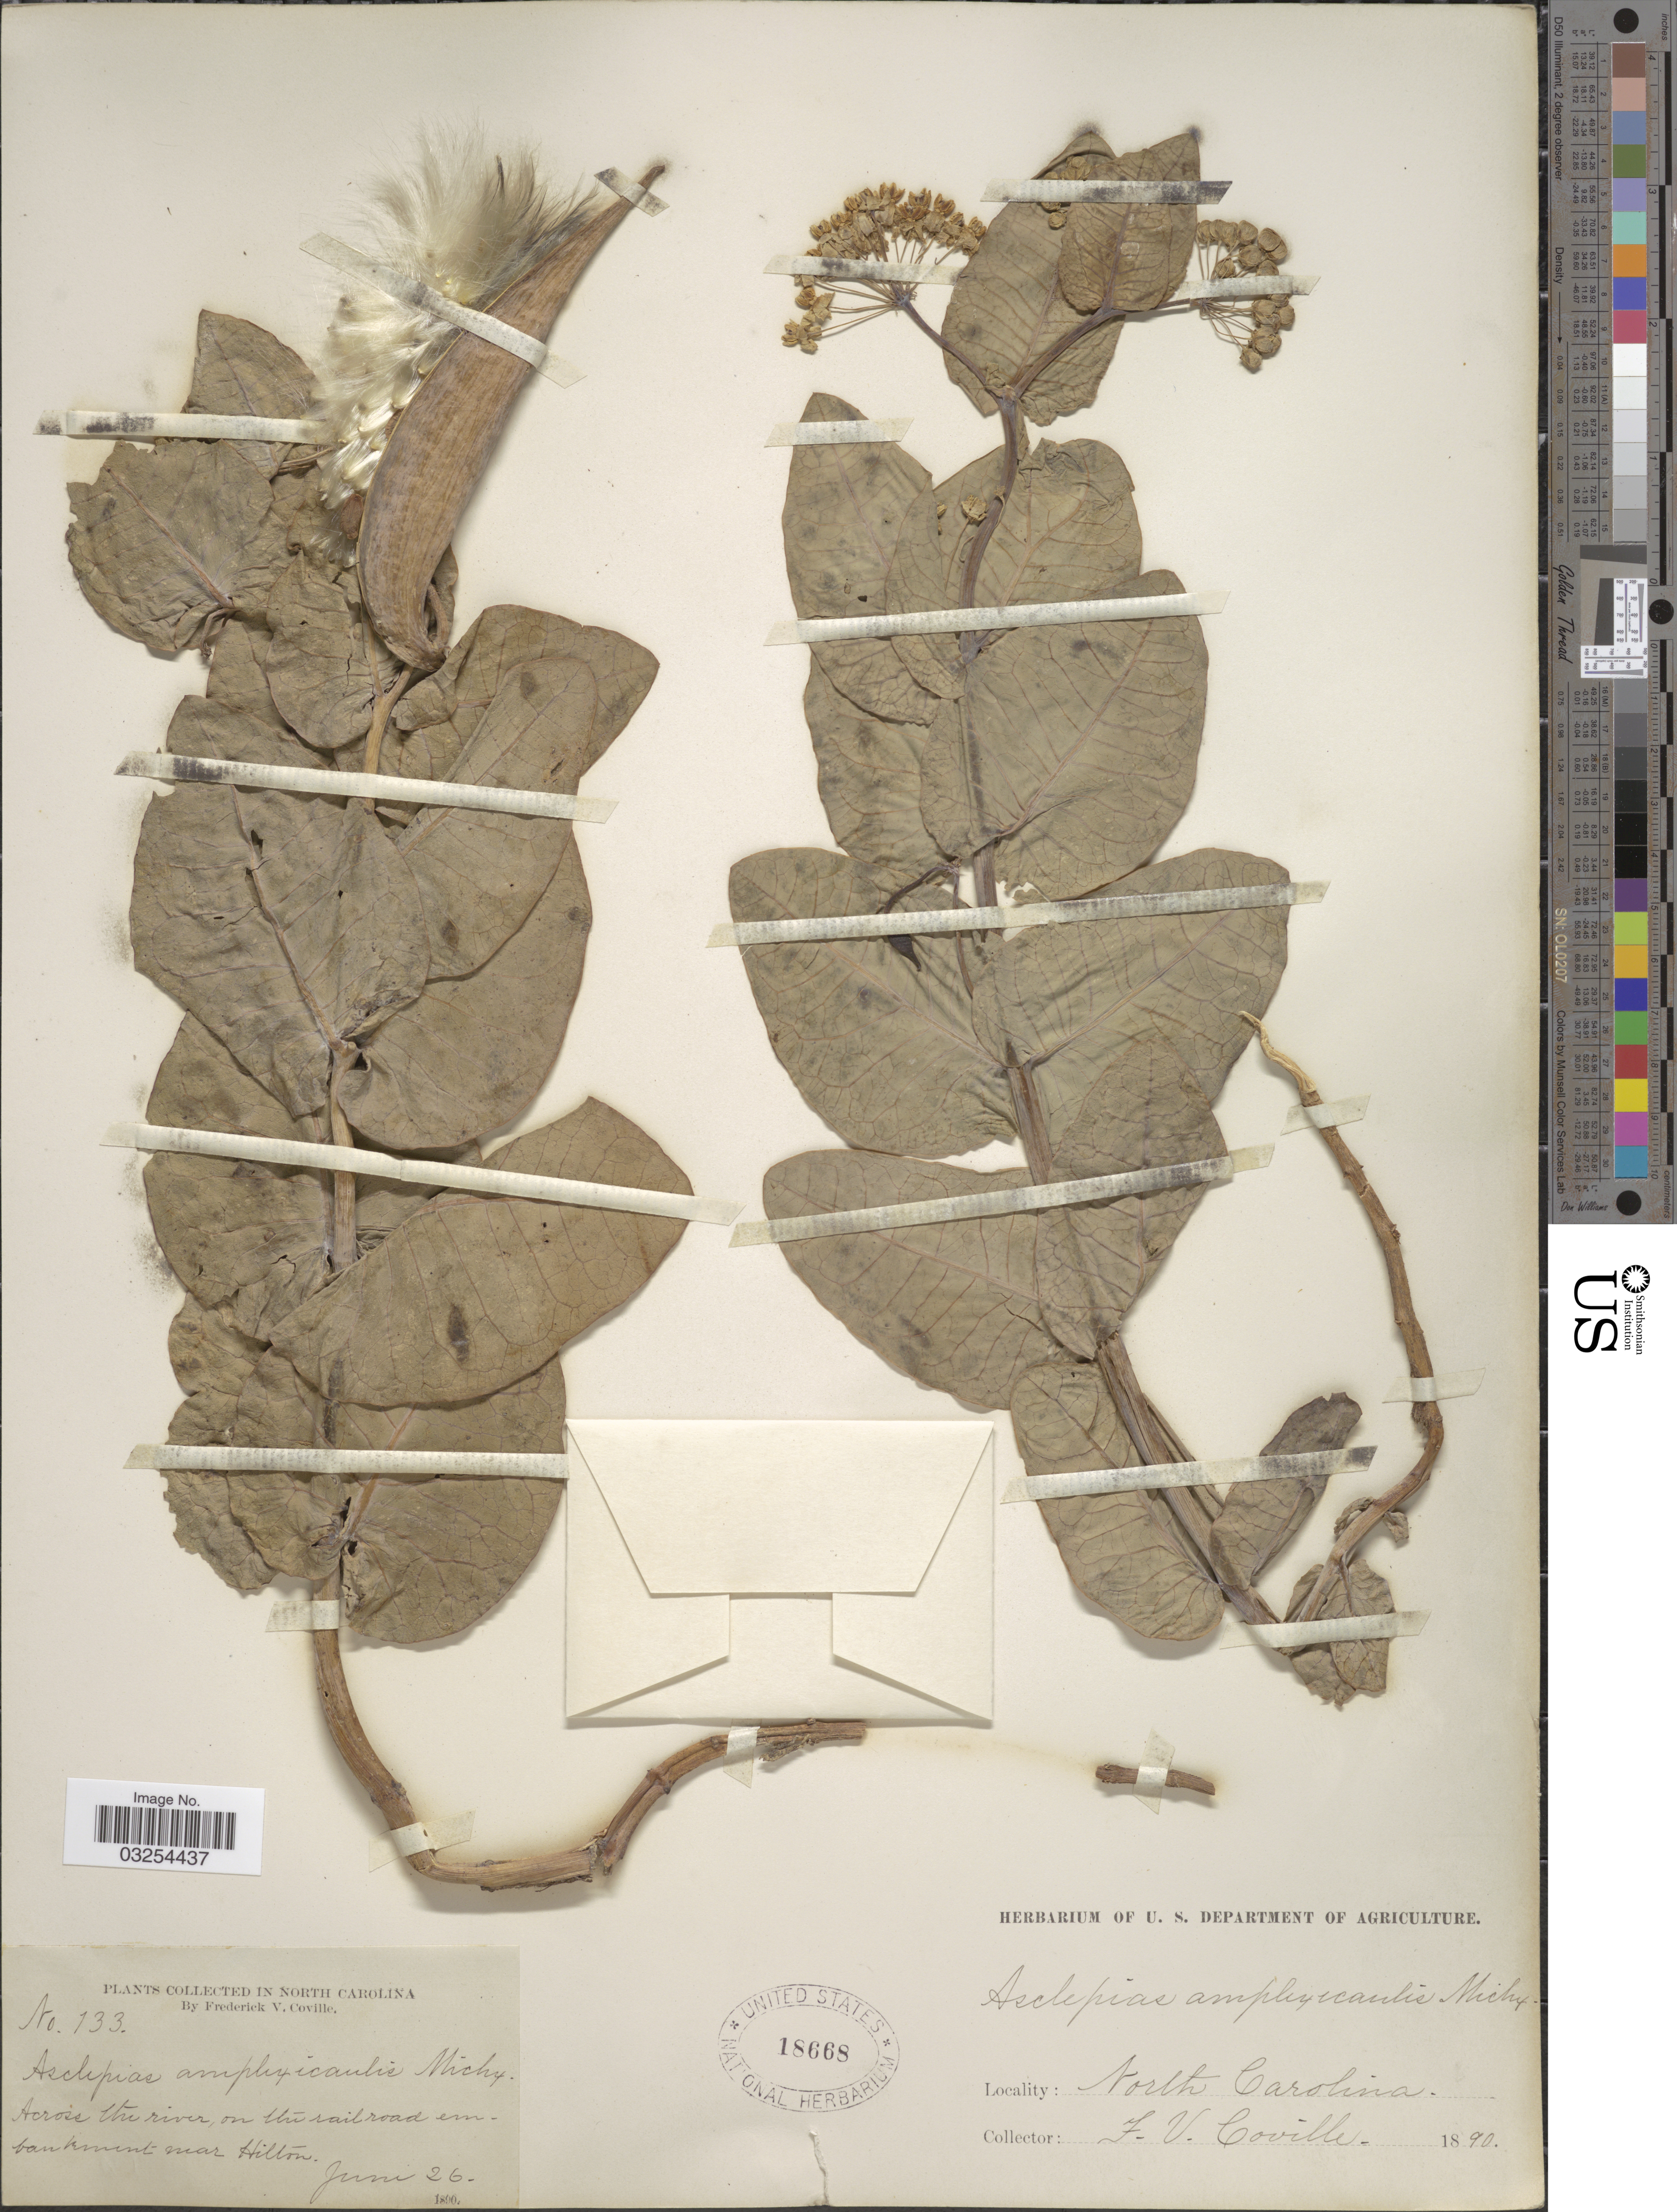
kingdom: Plantae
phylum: Tracheophyta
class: Magnoliopsida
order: Gentianales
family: Apocynaceae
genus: Asclepias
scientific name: Asclepias humistrata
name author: Walter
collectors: F. V. Coville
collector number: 133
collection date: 1890-06-26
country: United States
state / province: North Carolina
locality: Across the river on the railroad embankment near Hilton.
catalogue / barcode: US 18668